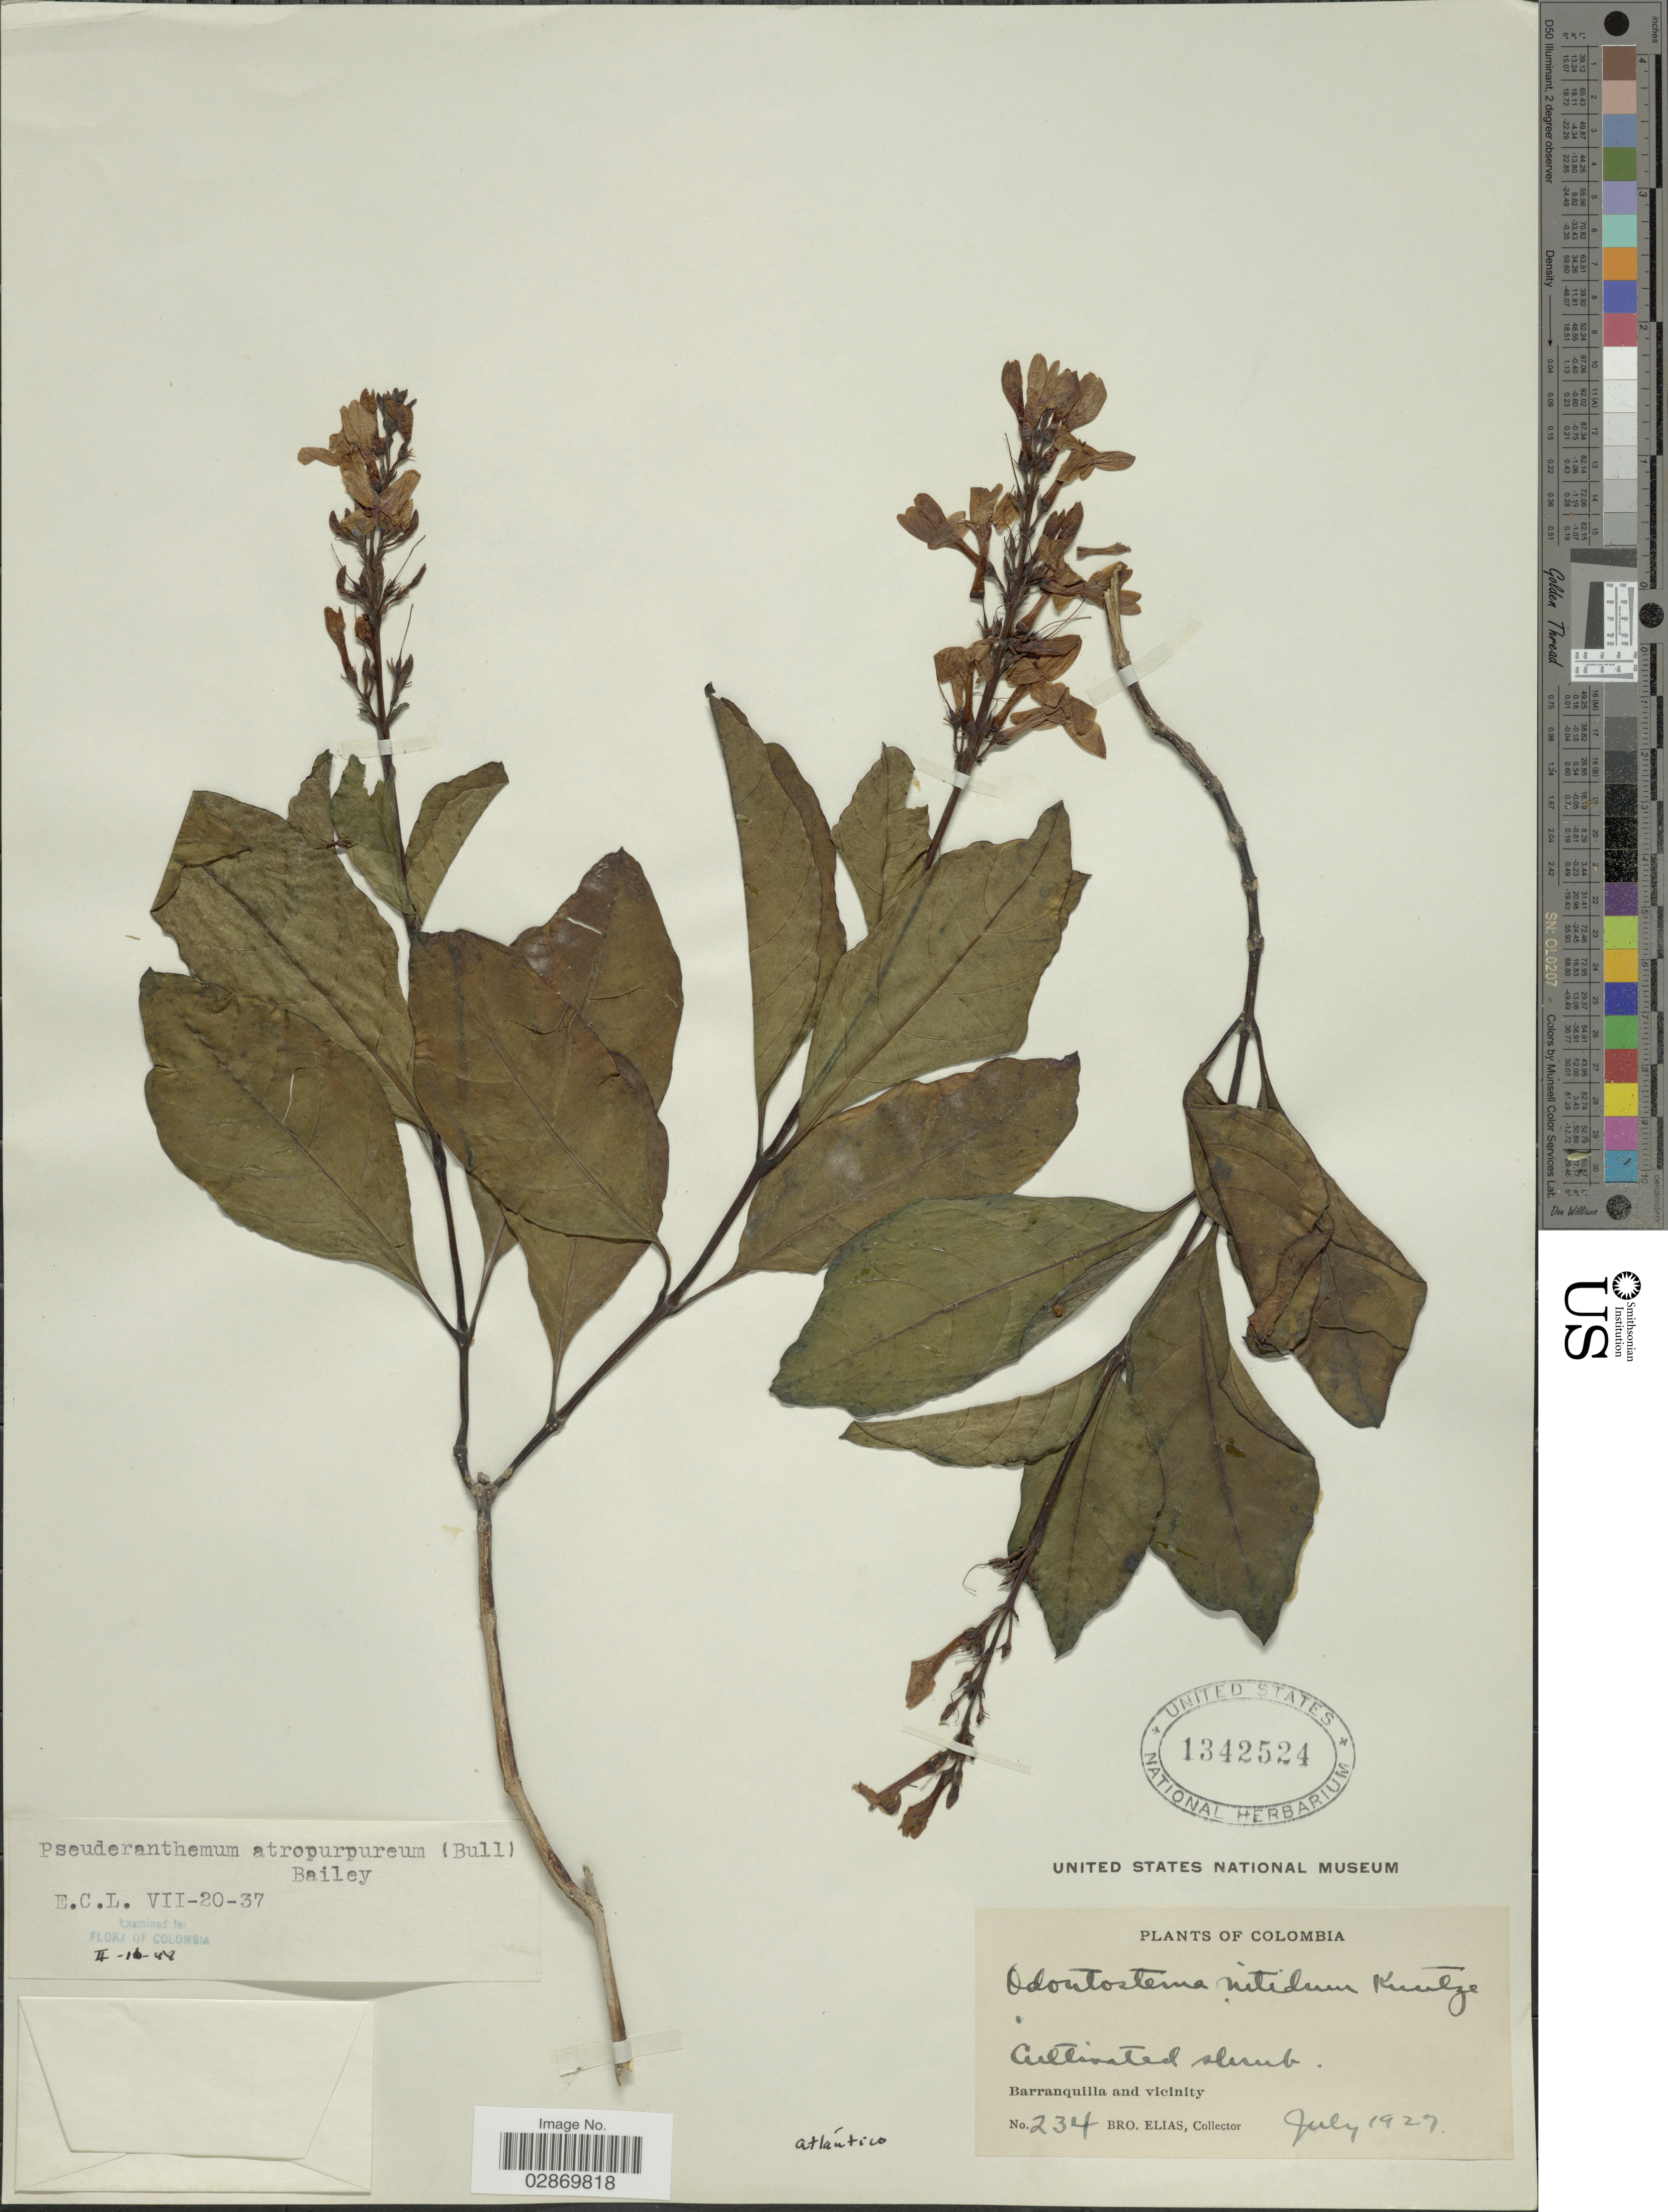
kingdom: Plantae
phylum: Tracheophyta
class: Magnoliopsida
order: Lamiales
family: Acanthaceae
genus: Pseuderanthemum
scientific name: Pseuderanthemum atropurpureum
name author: (W. Bull) L.H. Bailey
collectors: Bro. Elias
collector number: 234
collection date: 1927-07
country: Colombia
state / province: Atlántico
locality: Barranquilla and vicinity.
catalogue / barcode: US 1342524